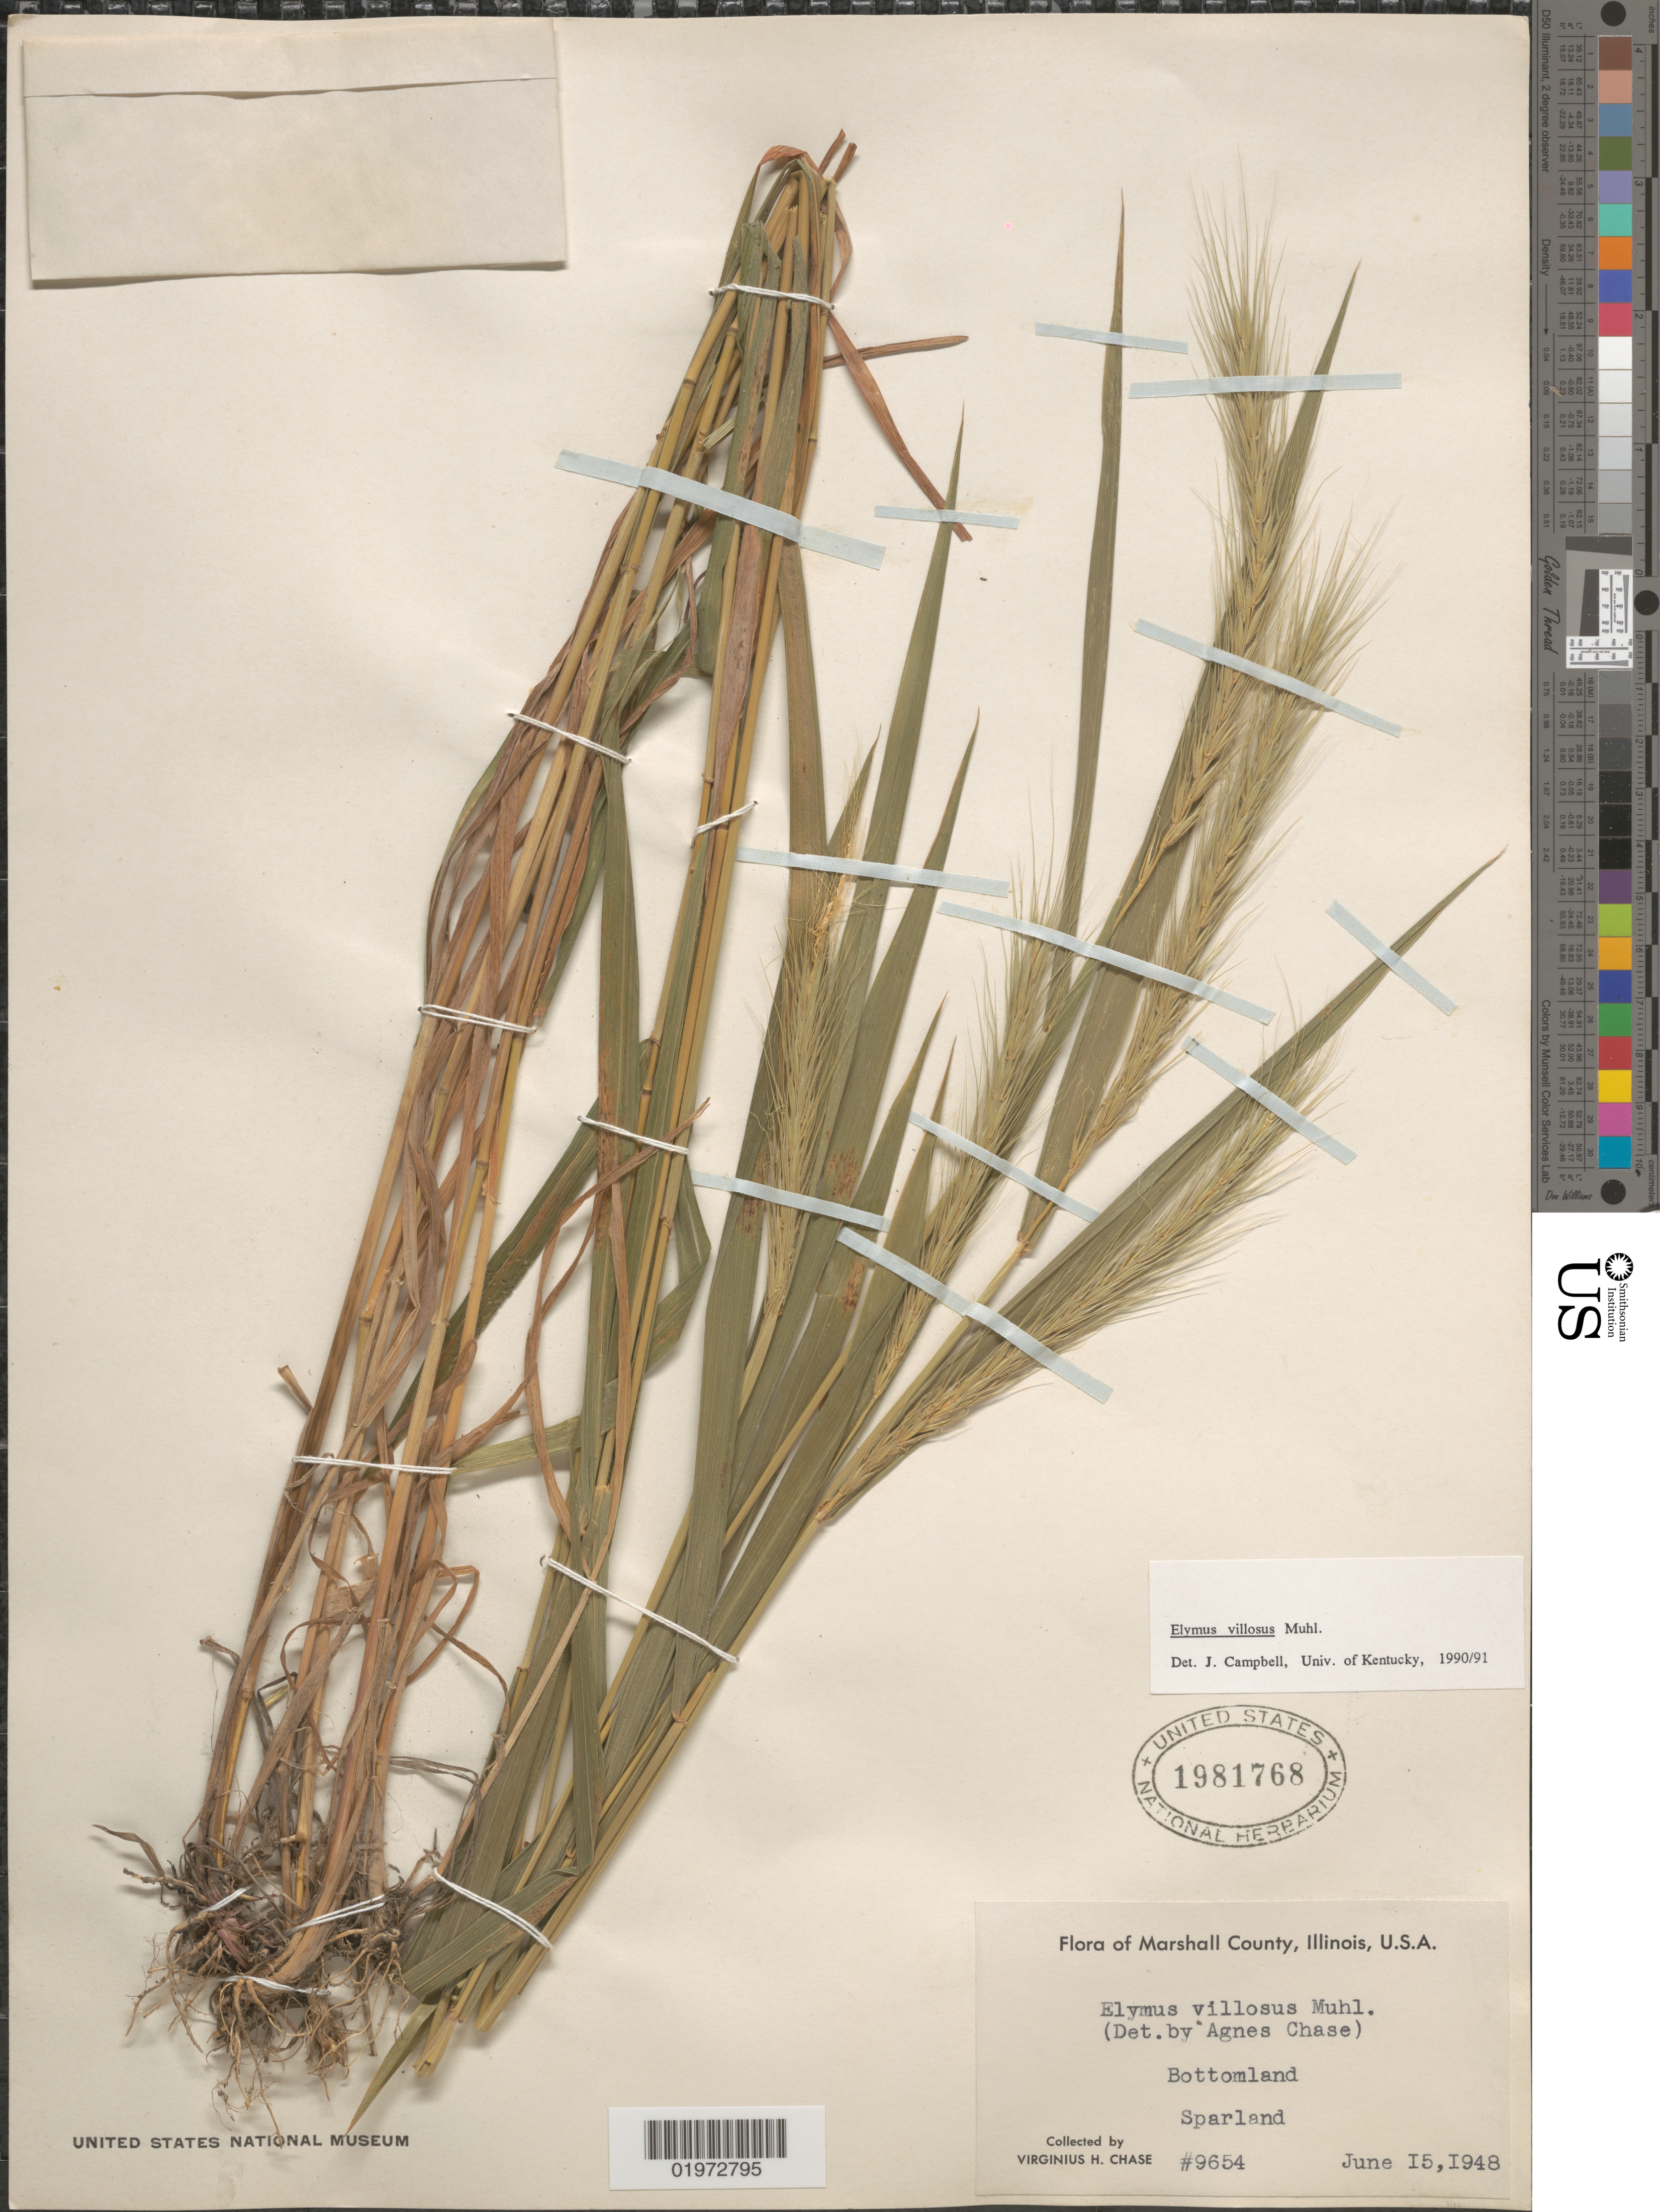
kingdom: Plantae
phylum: Tracheophyta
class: Liliopsida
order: Poales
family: Poaceae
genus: Elymus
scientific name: Elymus villosus var. arkansanus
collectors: V. H. Chase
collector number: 9654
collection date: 1948-06-15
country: United States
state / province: Illinois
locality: Marshall County. Bottomland. Sparland.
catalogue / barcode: US 1981768